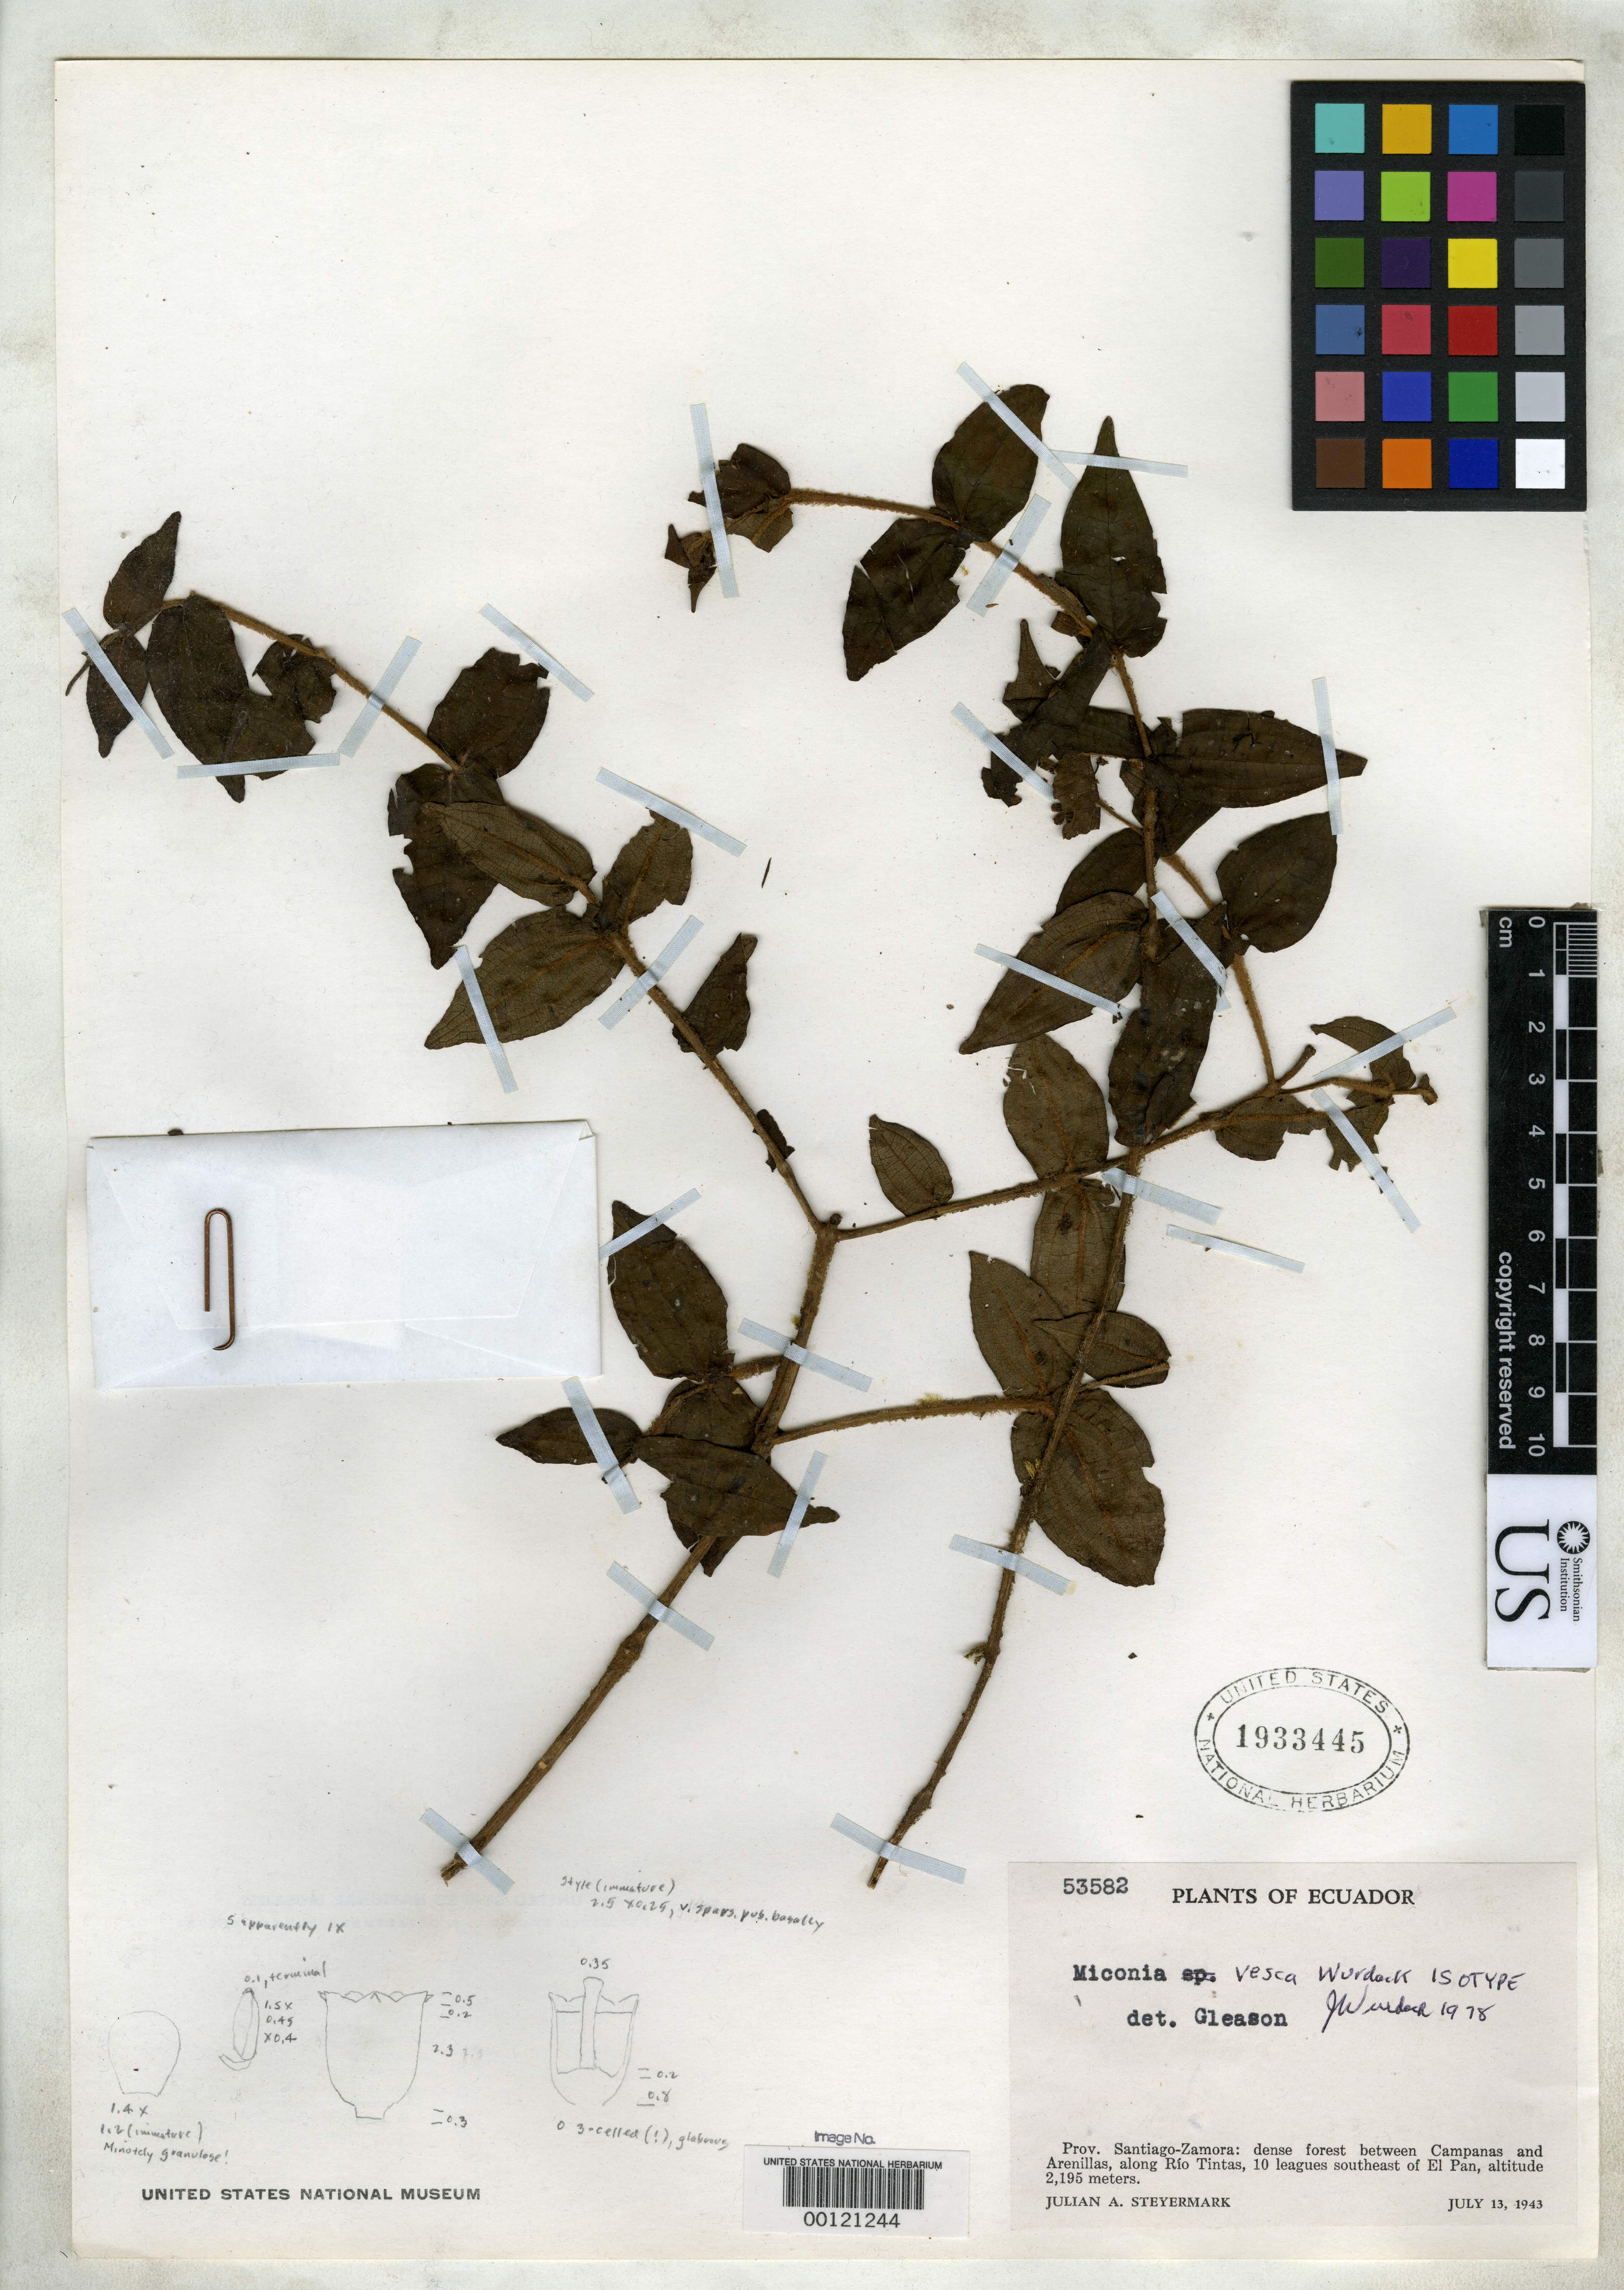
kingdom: Plantae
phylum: Tracheophyta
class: Magnoliopsida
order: Myrtales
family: Melastomataceae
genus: Miconia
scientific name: Miconia vesca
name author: Wurdack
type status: Isotype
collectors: J. Steyermark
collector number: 53582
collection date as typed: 13 Jul 1943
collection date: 1943-07-13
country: Ecuador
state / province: Morona-Santiago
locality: Arenillas, Rio Tintas.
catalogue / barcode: US 1933445